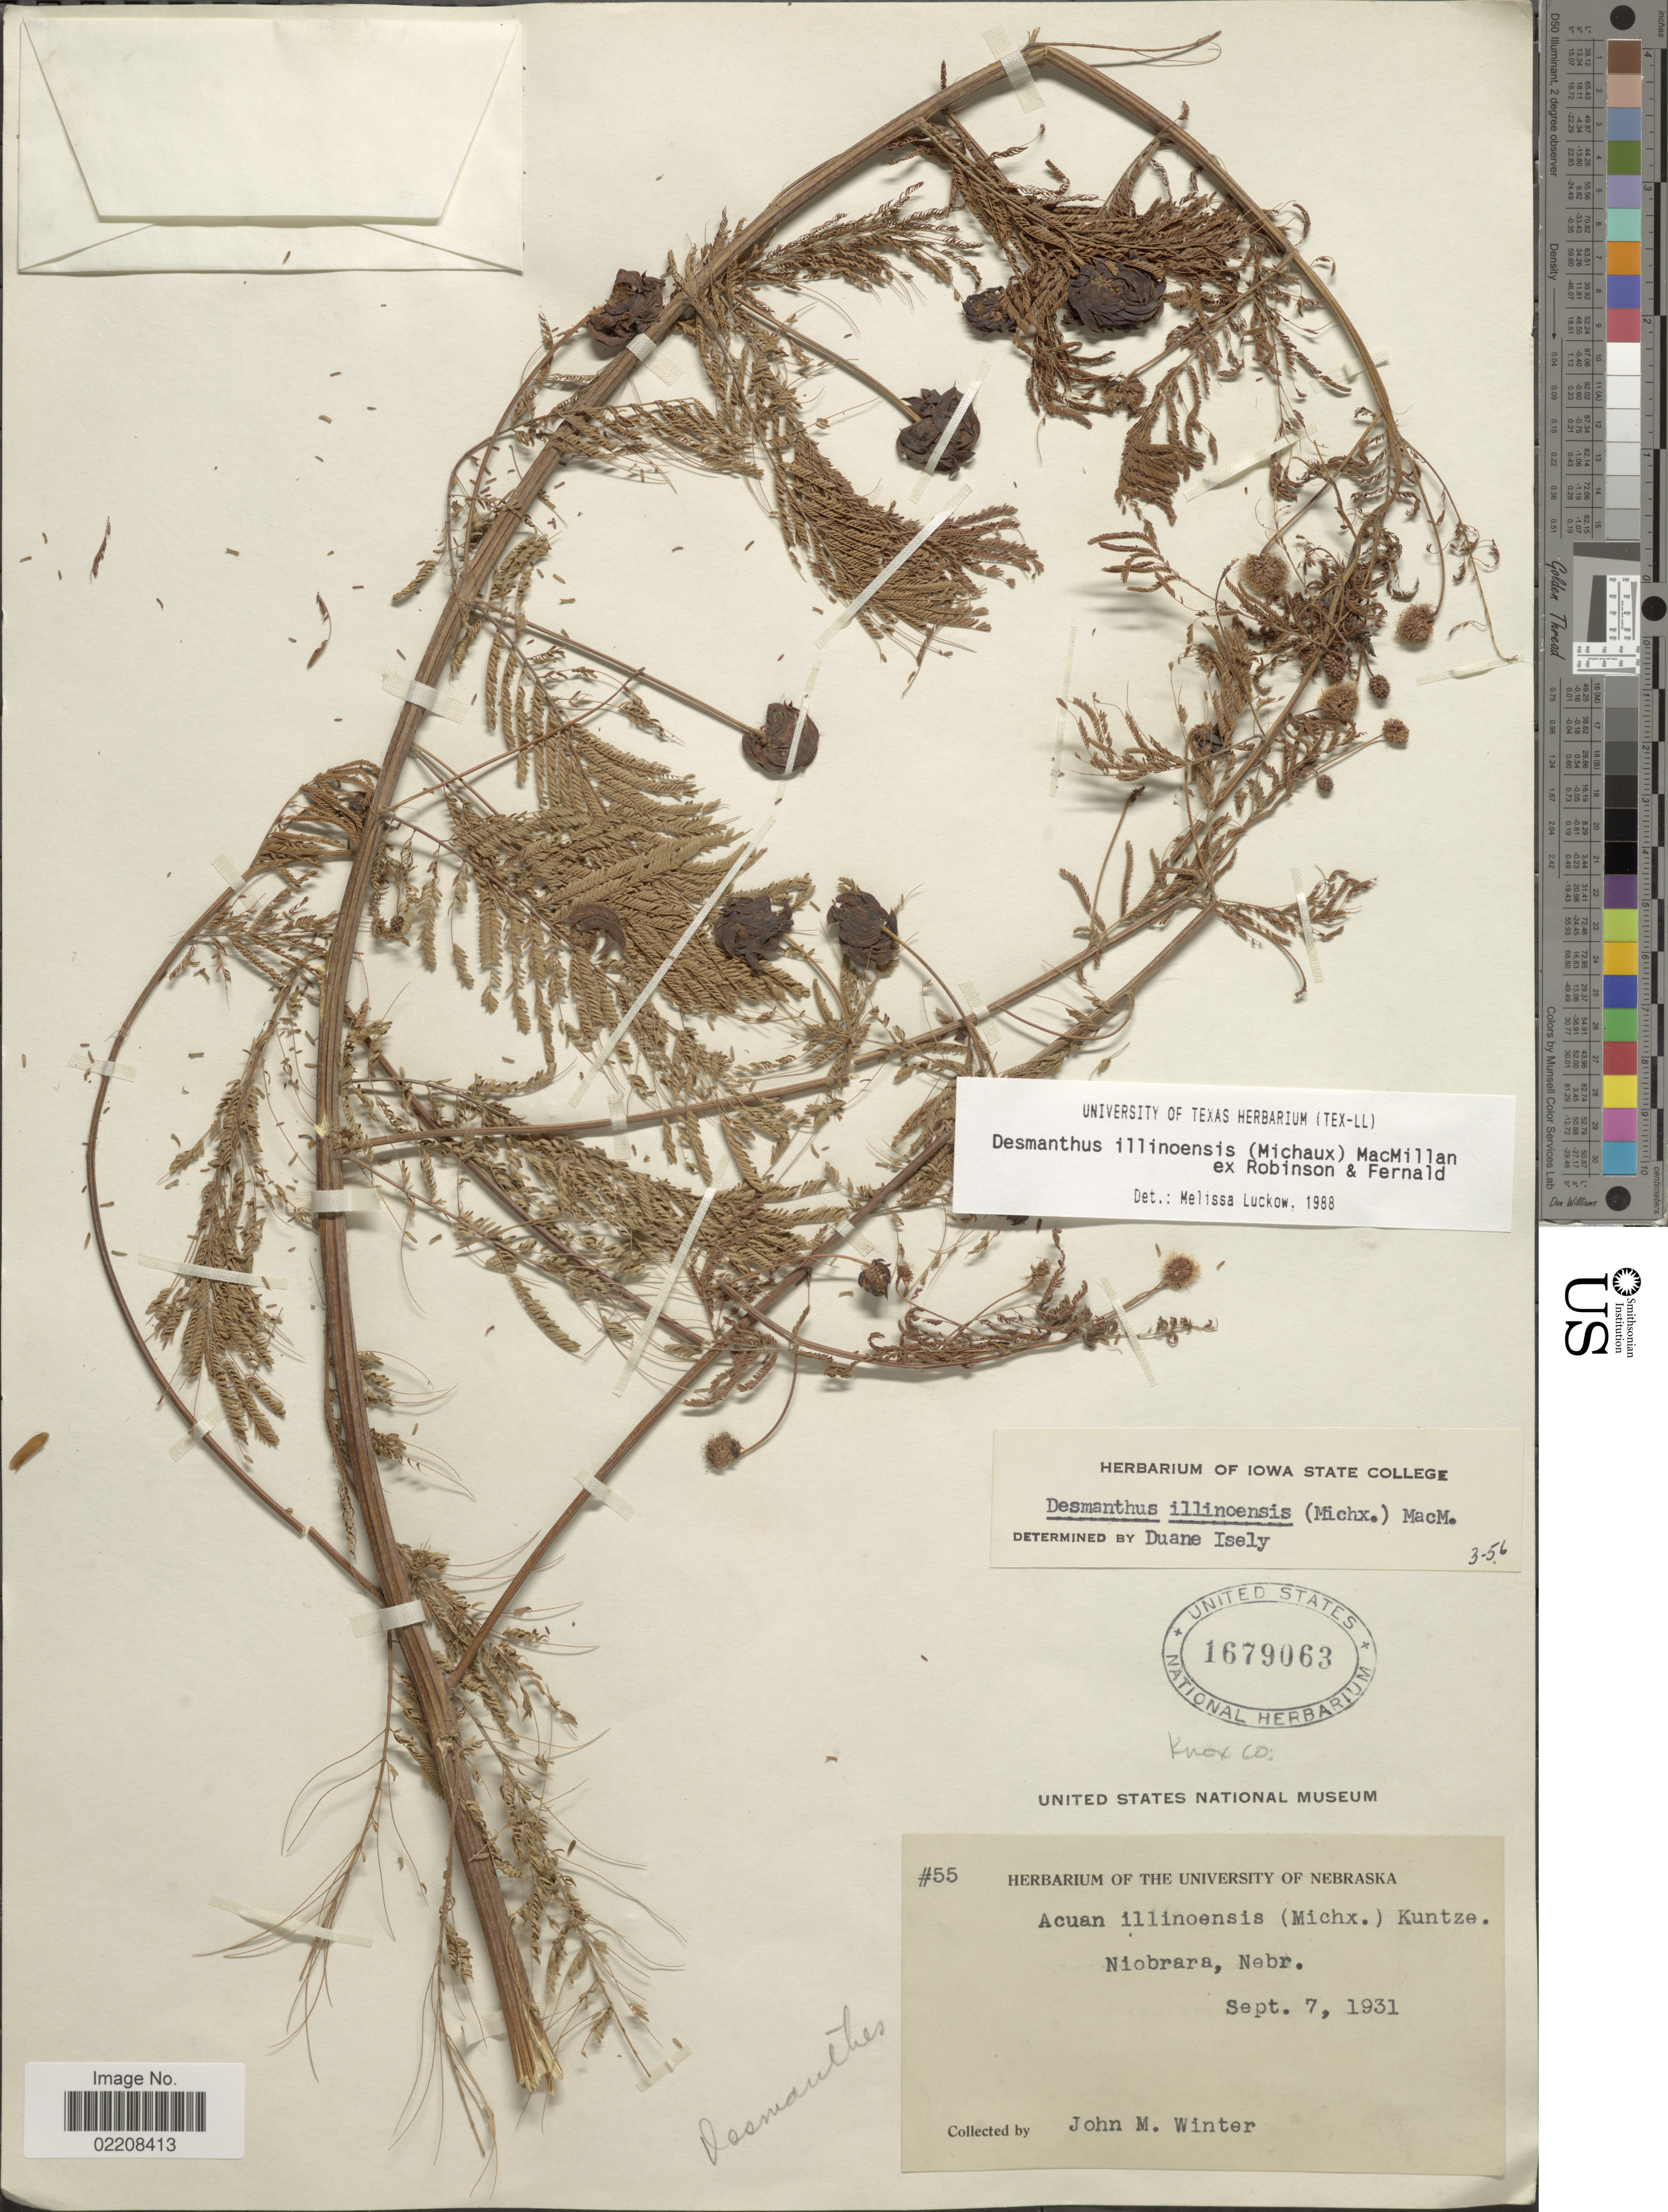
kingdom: Plantae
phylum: Tracheophyta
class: Magnoliopsida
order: Fabales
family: Fabaceae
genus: Desmanthus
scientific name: Desmanthus illinoensis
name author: (Michx.) MacMill.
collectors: J. M. Winter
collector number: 55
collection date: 1931-09-07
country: United States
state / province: Nebraska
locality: Niobrara, Nebr. Knox Co.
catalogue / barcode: US 1679063